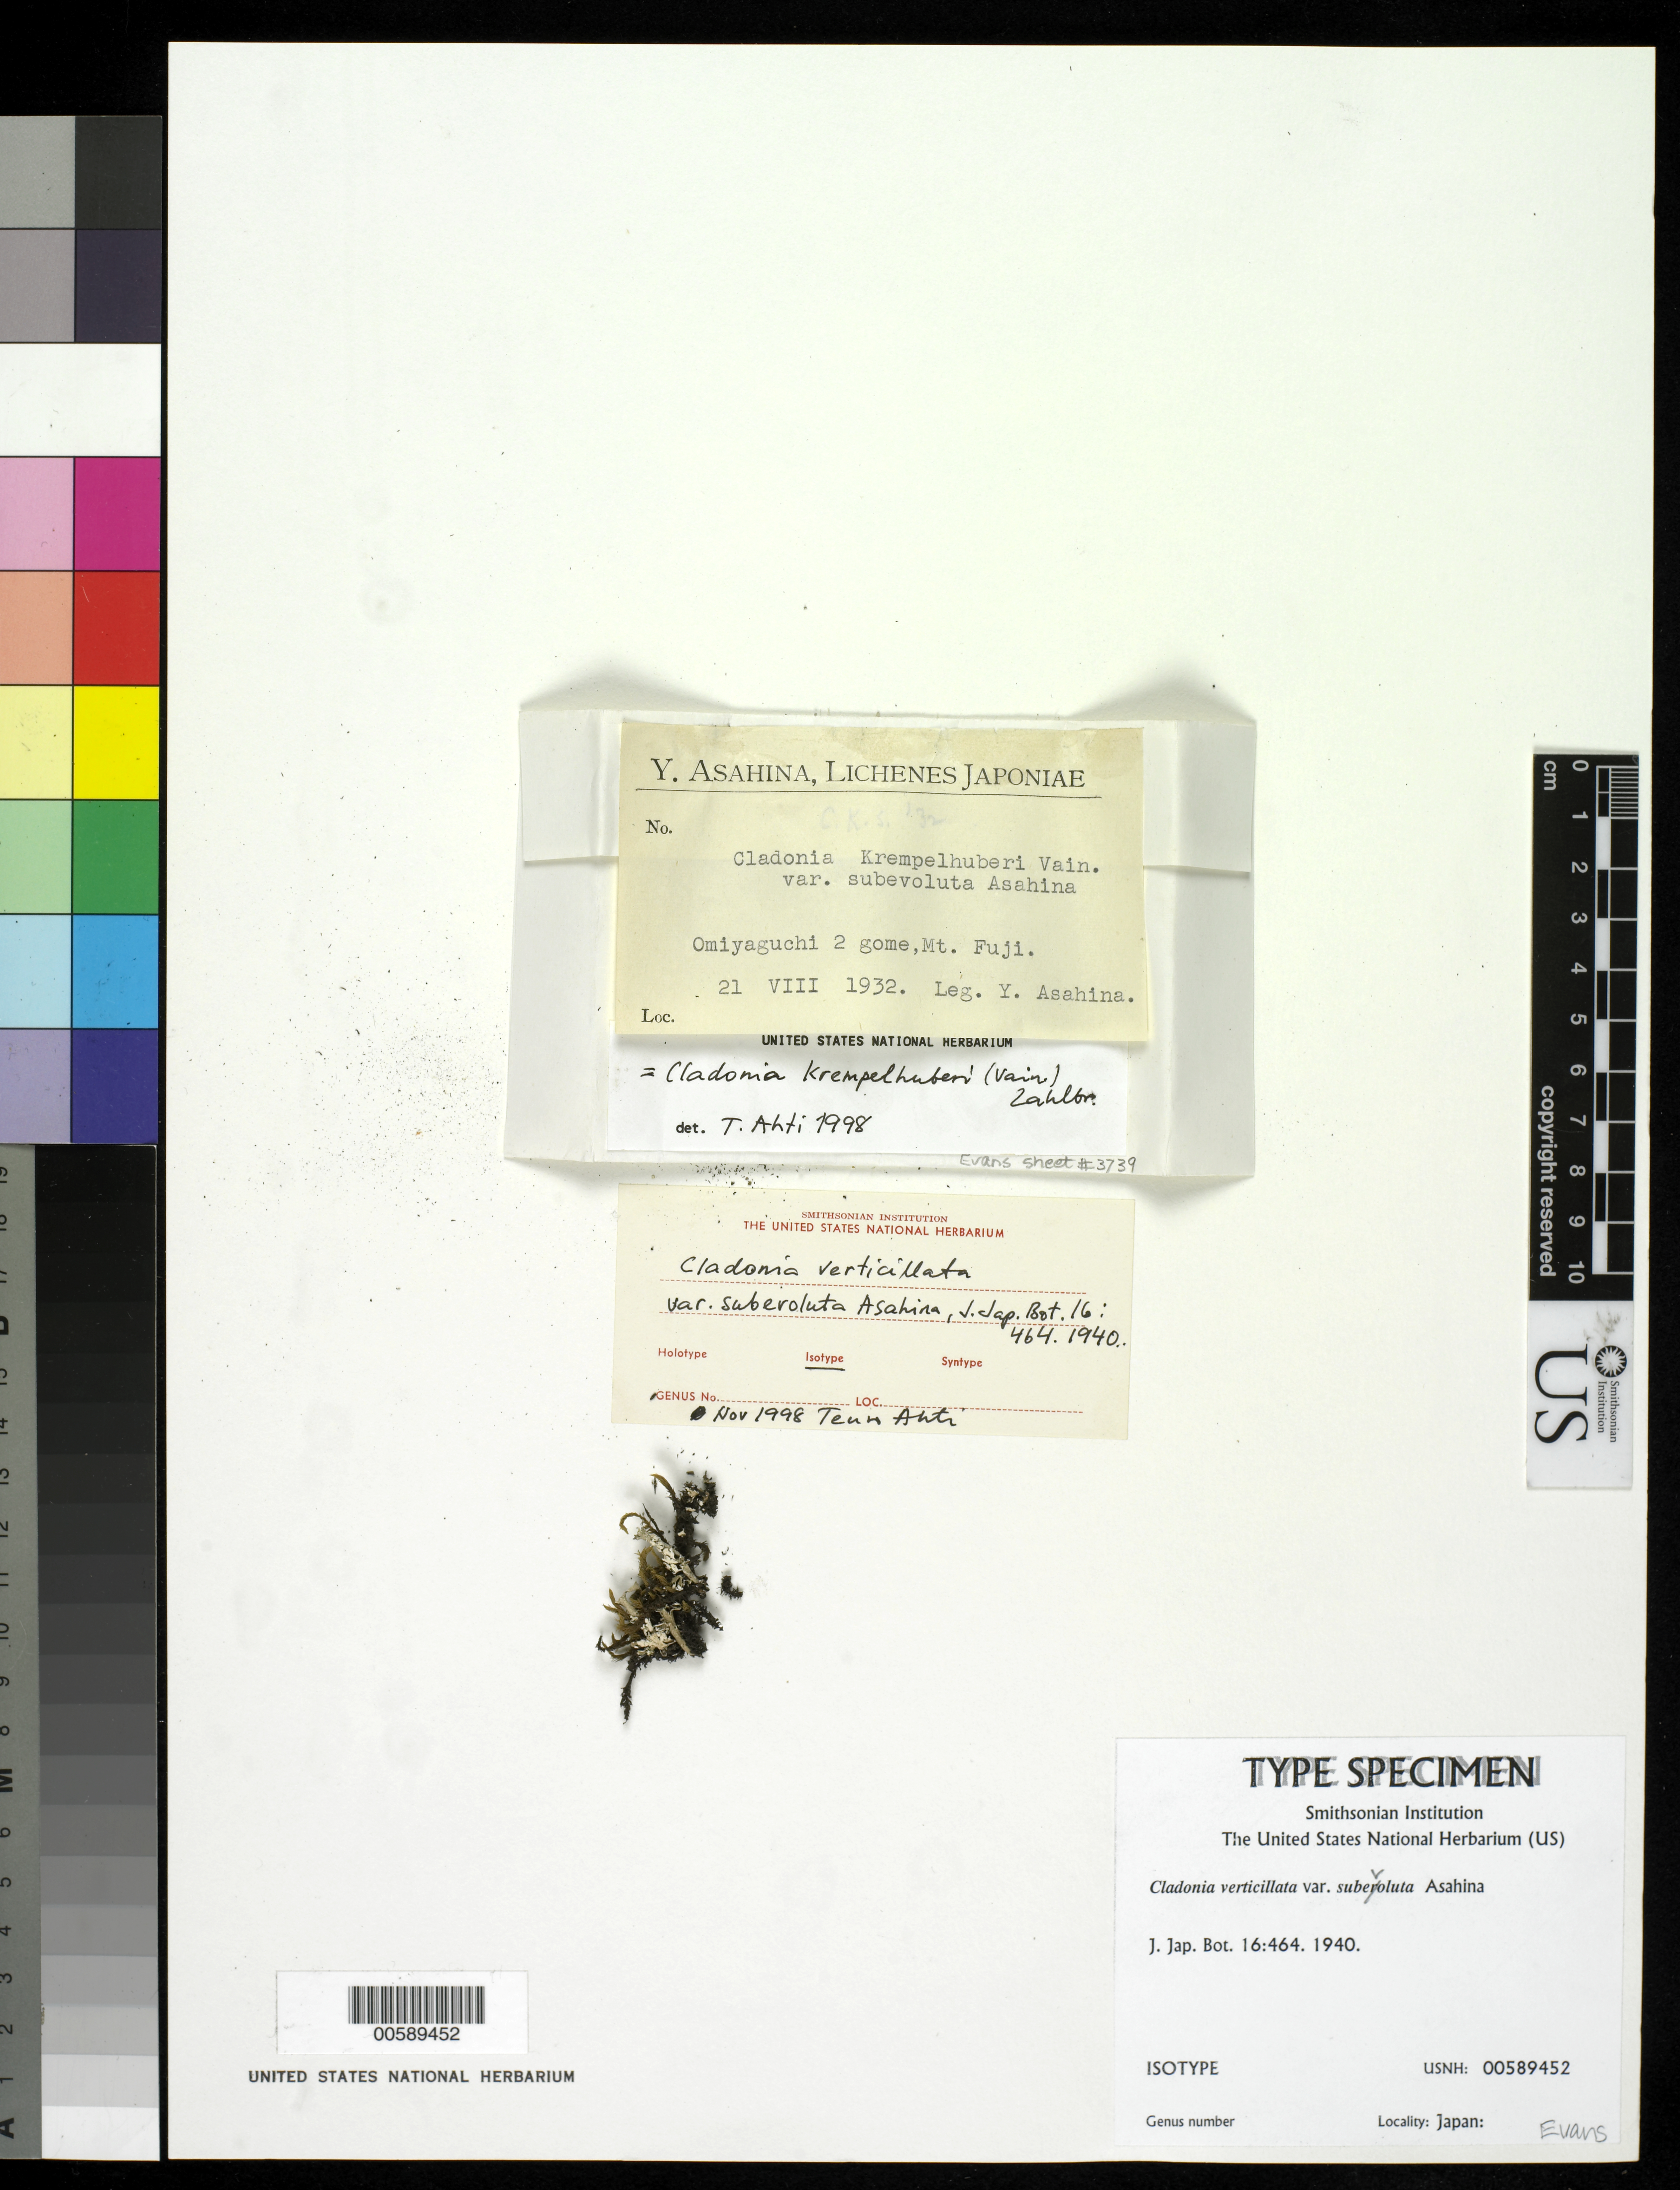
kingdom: Fungi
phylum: Ascomycota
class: Lecanoromycetes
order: Lecanorales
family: Cladoniaceae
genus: Cladonia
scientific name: Cladonia verticillata var. suberoluta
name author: Asahina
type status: Isotype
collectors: Y. Asahina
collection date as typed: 21 Aug 1932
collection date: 1932-08-21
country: Japan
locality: Omiyaguchi, 2 Gome, Mt. Fuji.